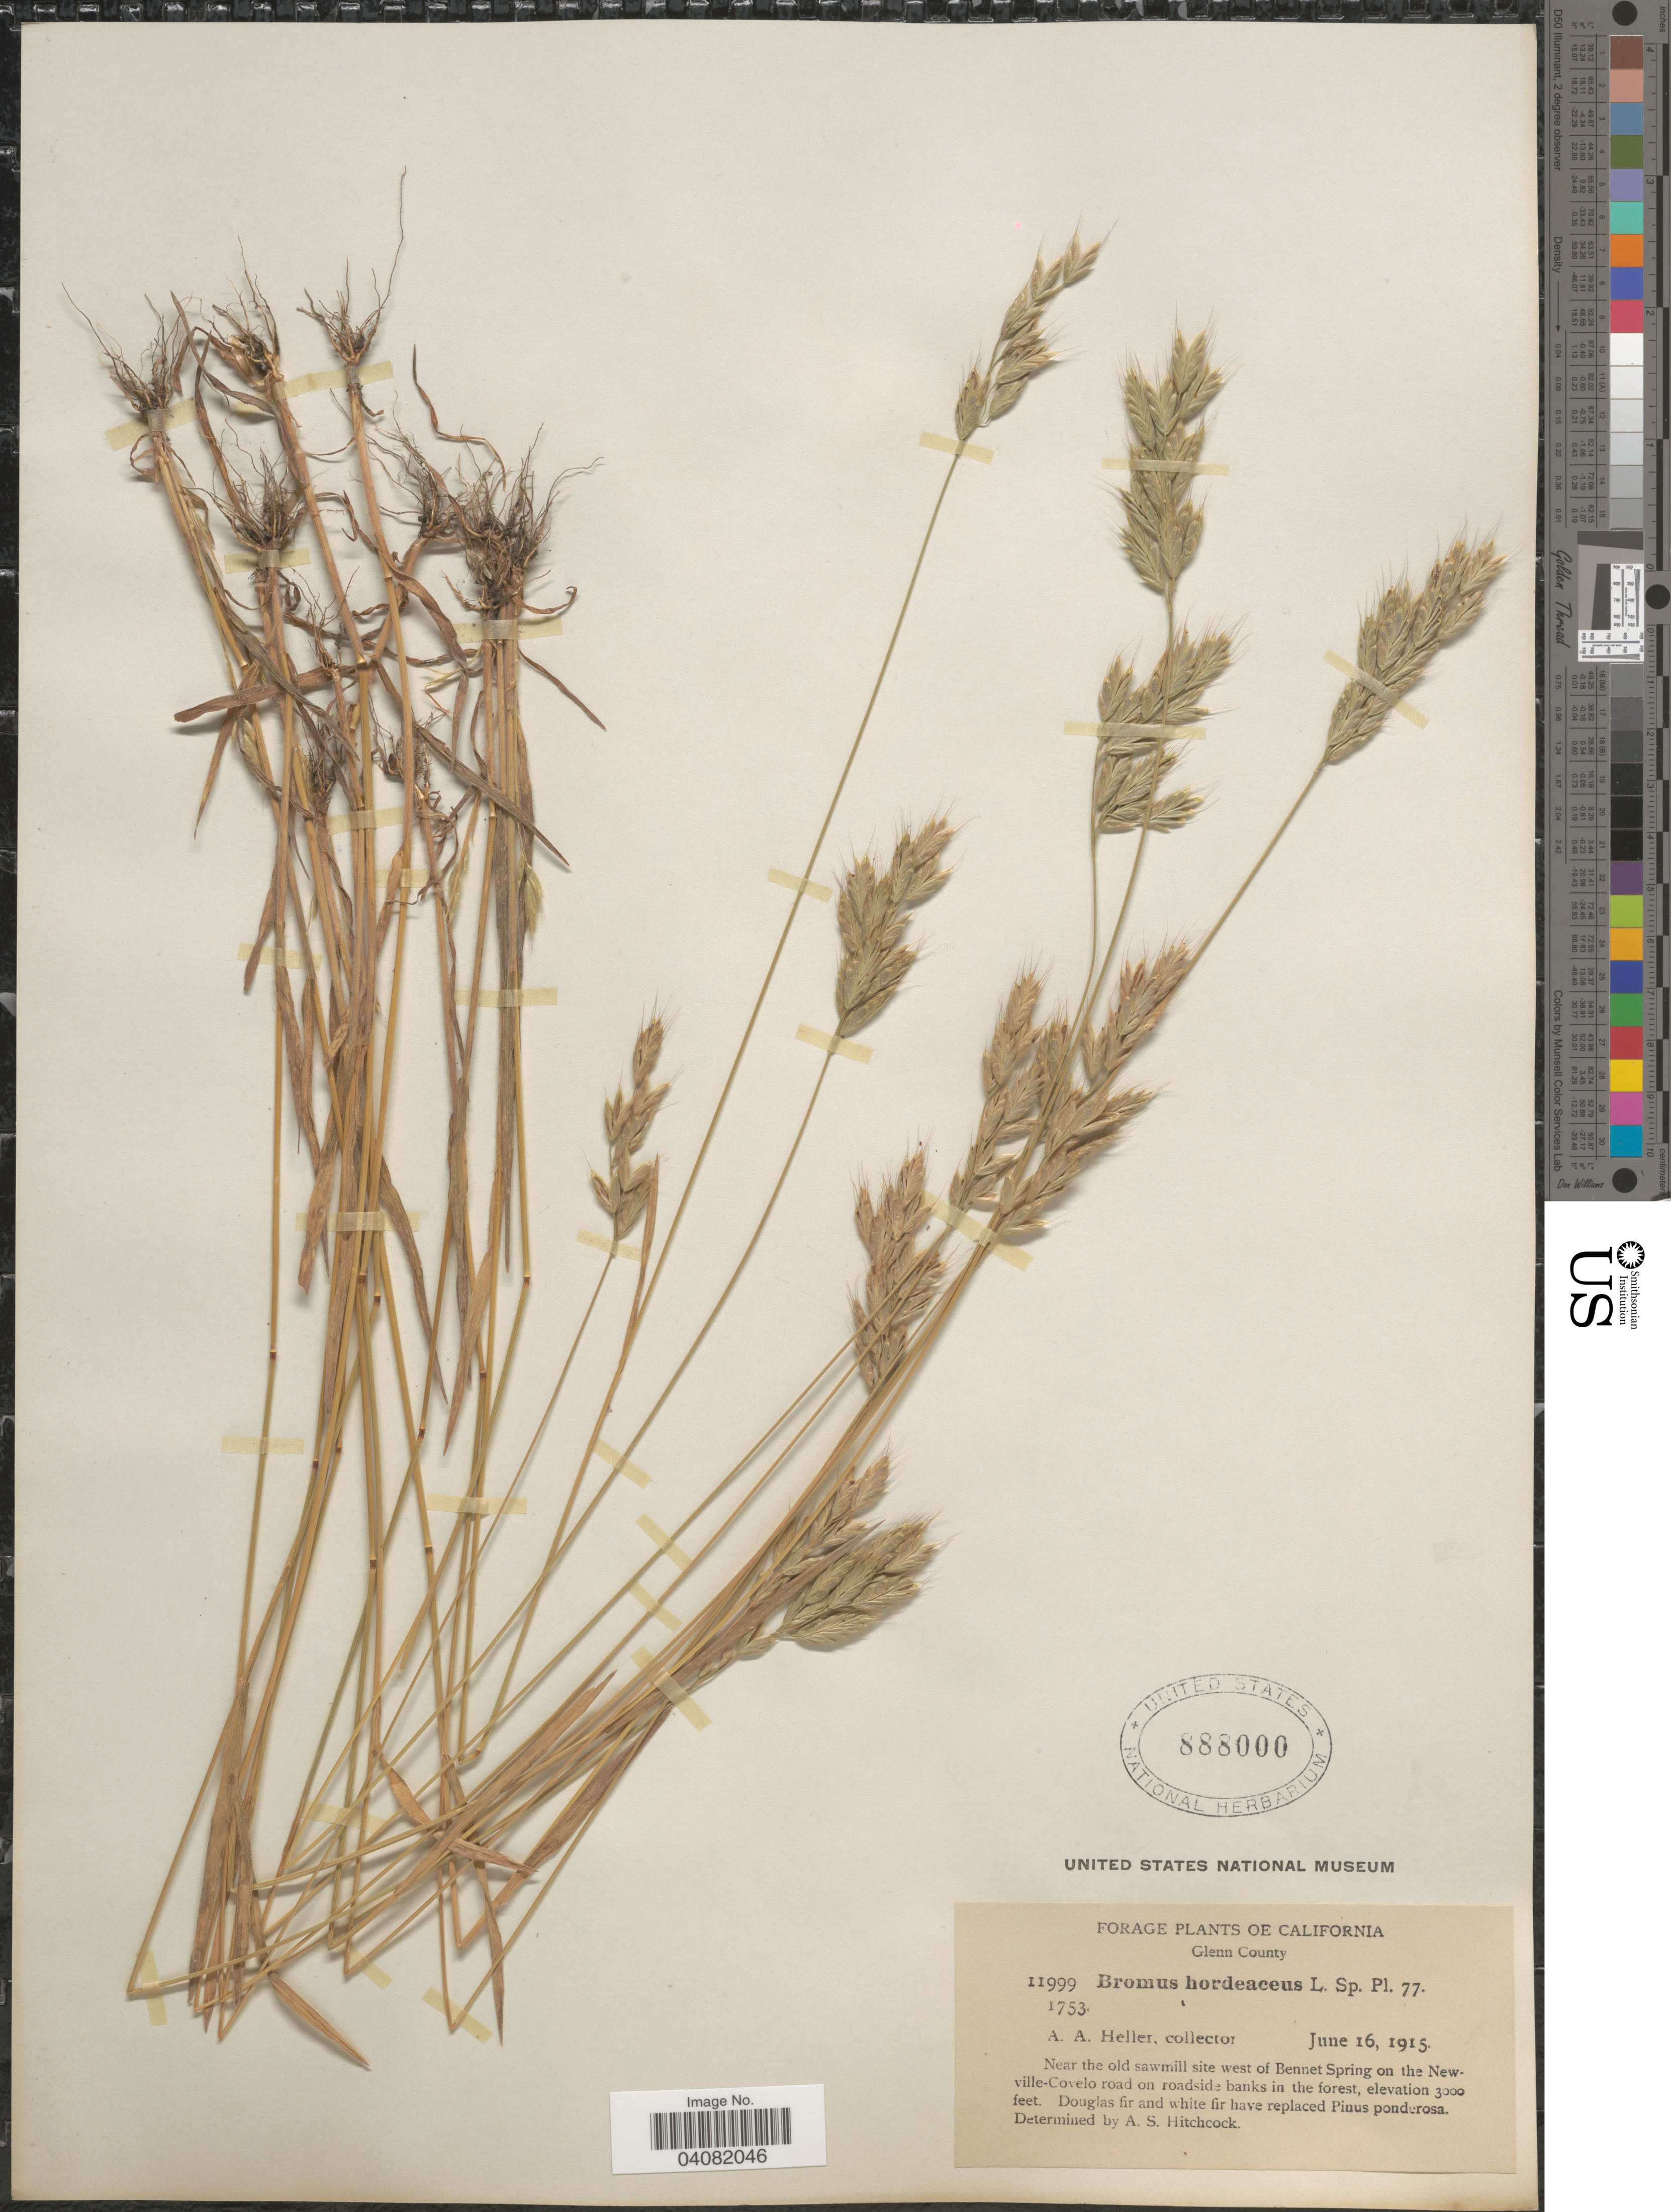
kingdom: Plantae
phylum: Tracheophyta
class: Liliopsida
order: Poales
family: Poaceae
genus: Bromus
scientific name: Bromus hordeaceus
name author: L.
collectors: A. A. Heller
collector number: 11999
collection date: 1915-06-16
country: United States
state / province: California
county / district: Glenn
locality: Glenn County. Near the old sawmill site west of Bennet Spring on the Newville-Covelo road on roadside banks in the forest. Douglas fir and white fir have replaced Pinus ponderosa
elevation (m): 914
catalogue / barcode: US 888000